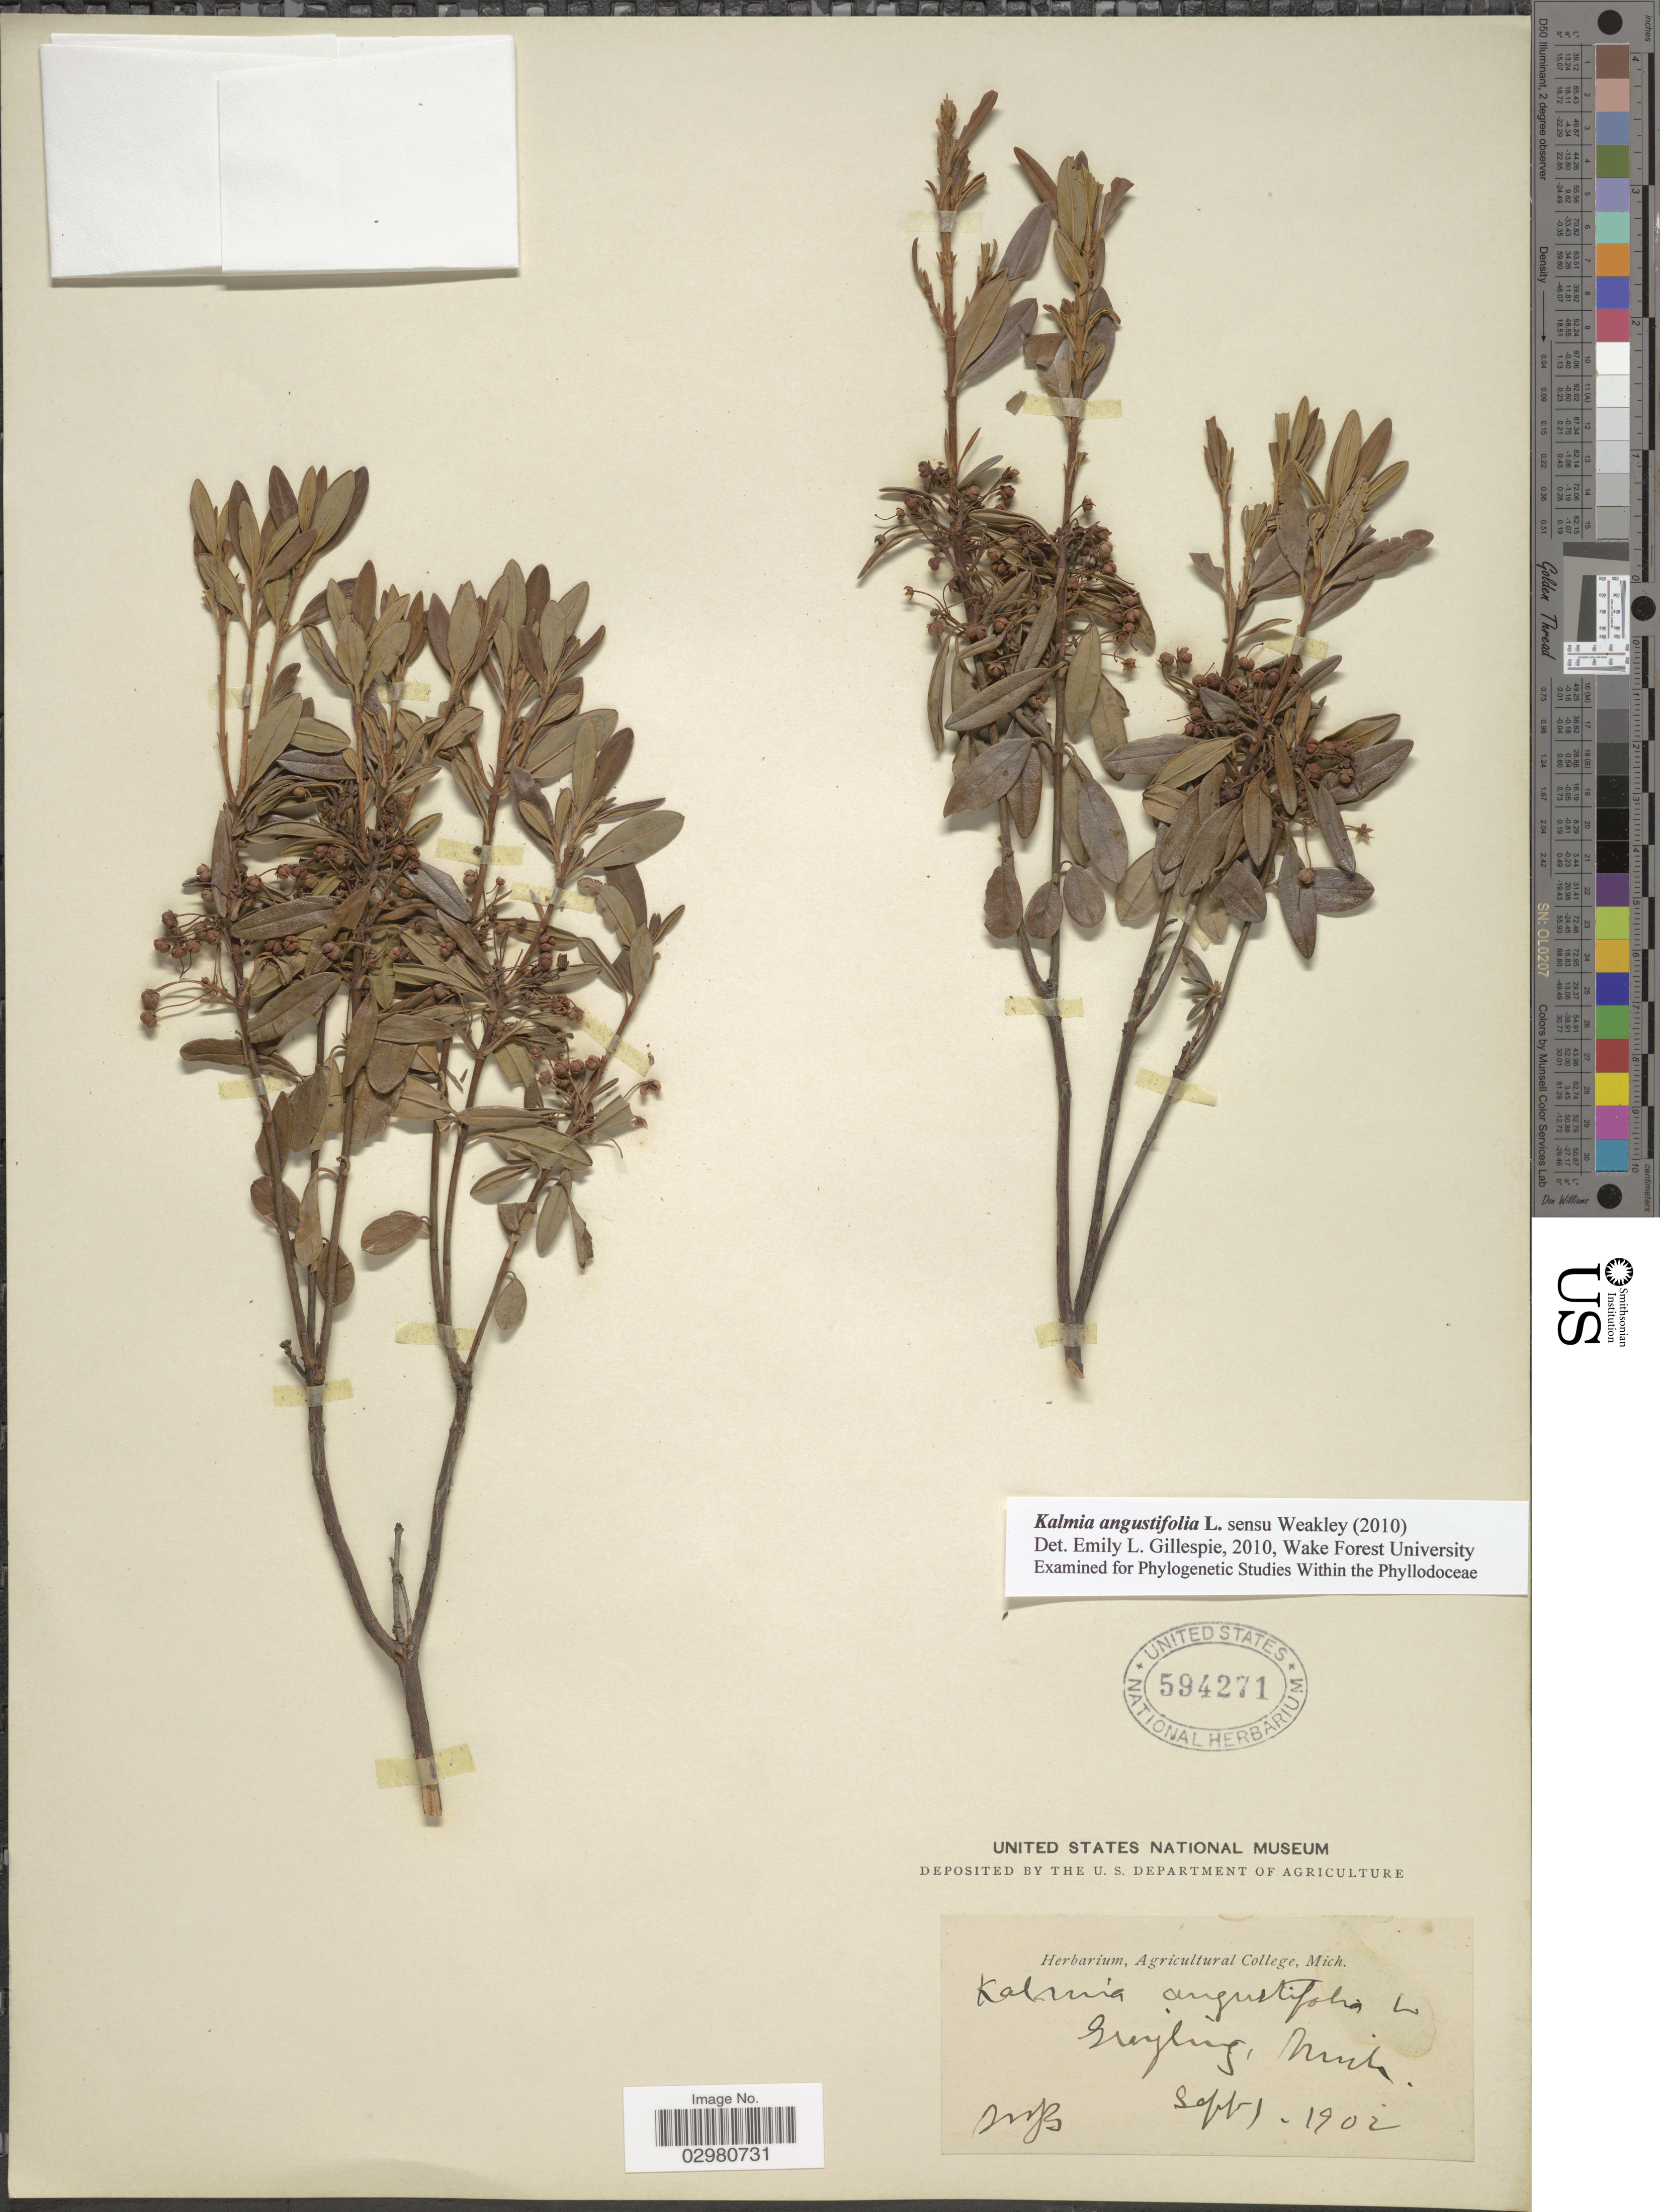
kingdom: Plantae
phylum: Tracheophyta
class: Magnoliopsida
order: Ericales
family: Ericaceae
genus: Kalmia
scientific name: Kalmia angustifolia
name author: L.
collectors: W. J. Beal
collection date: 1902-09-01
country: United States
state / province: Michigan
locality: Grayling, Mich.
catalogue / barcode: US 594271